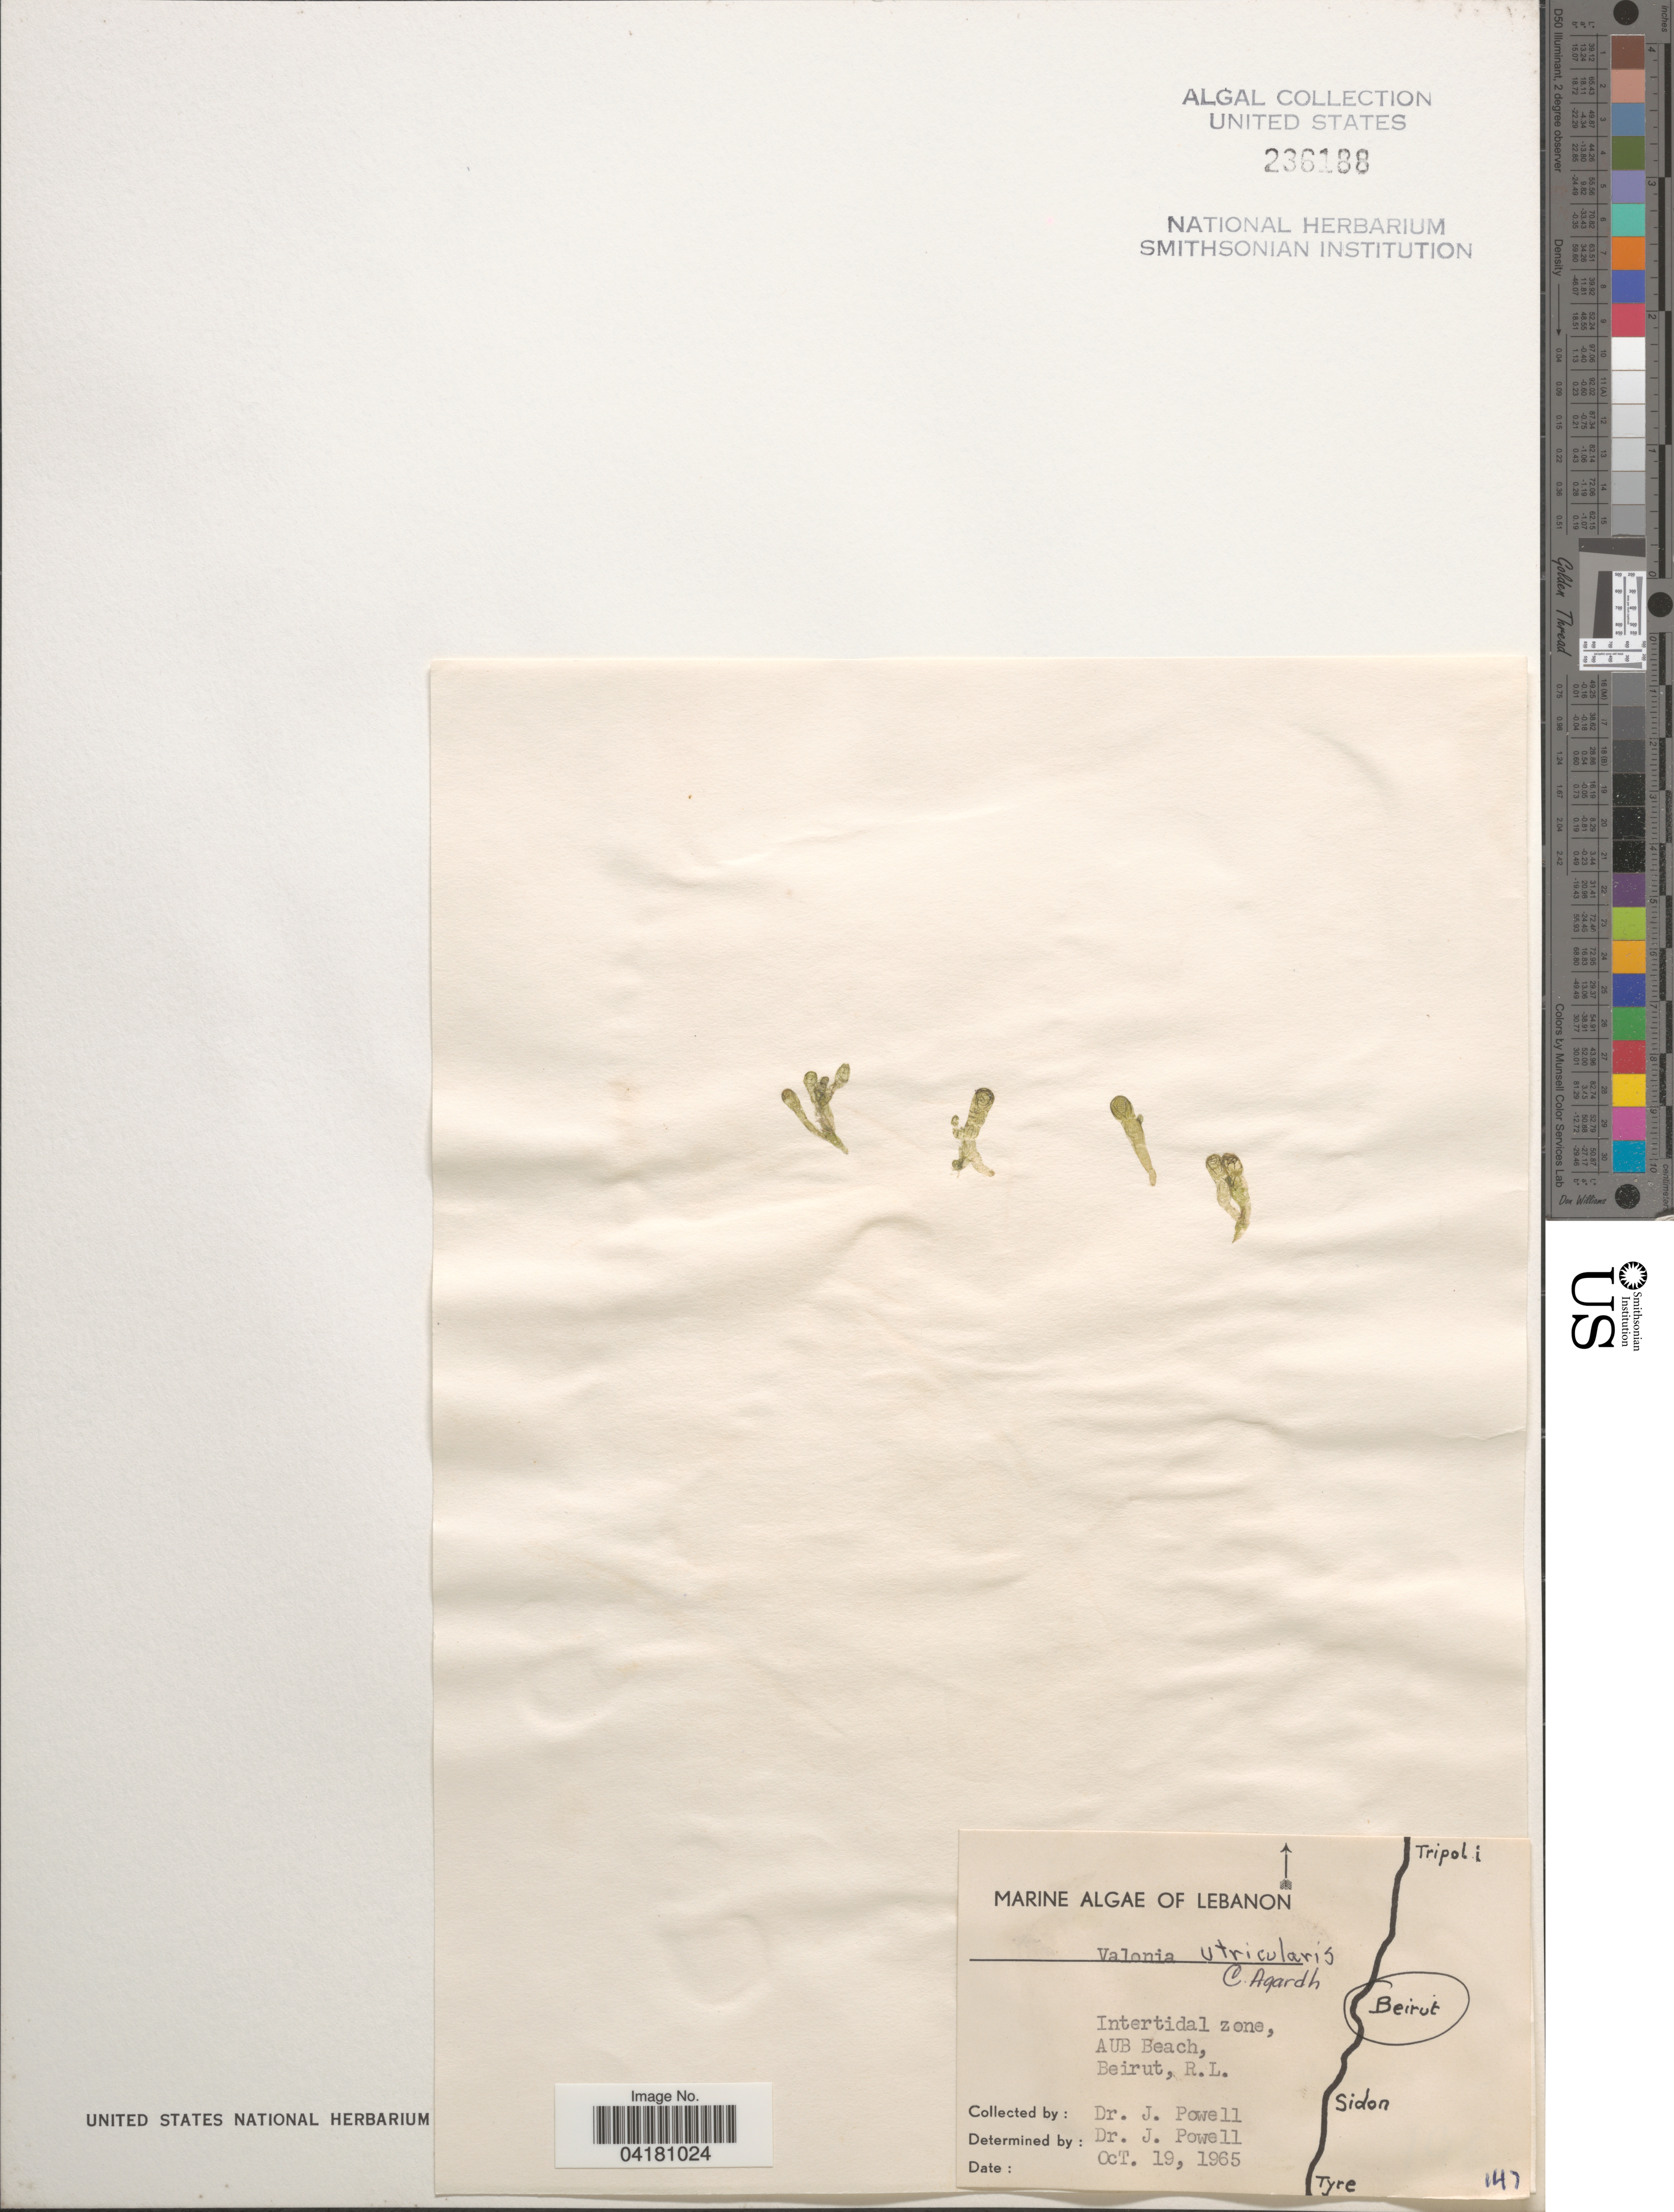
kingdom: Plantae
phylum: Chlorophyta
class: Ulvophyceae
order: Siphonocladales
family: Valoniaceae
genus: Valonia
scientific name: Valonia utricularis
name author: (Roth) C. Agardh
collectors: J. Powell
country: Lebanon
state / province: Beyrouth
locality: Intertidal zone, AUB Beach, Beirut, R.L.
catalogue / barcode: US 236188